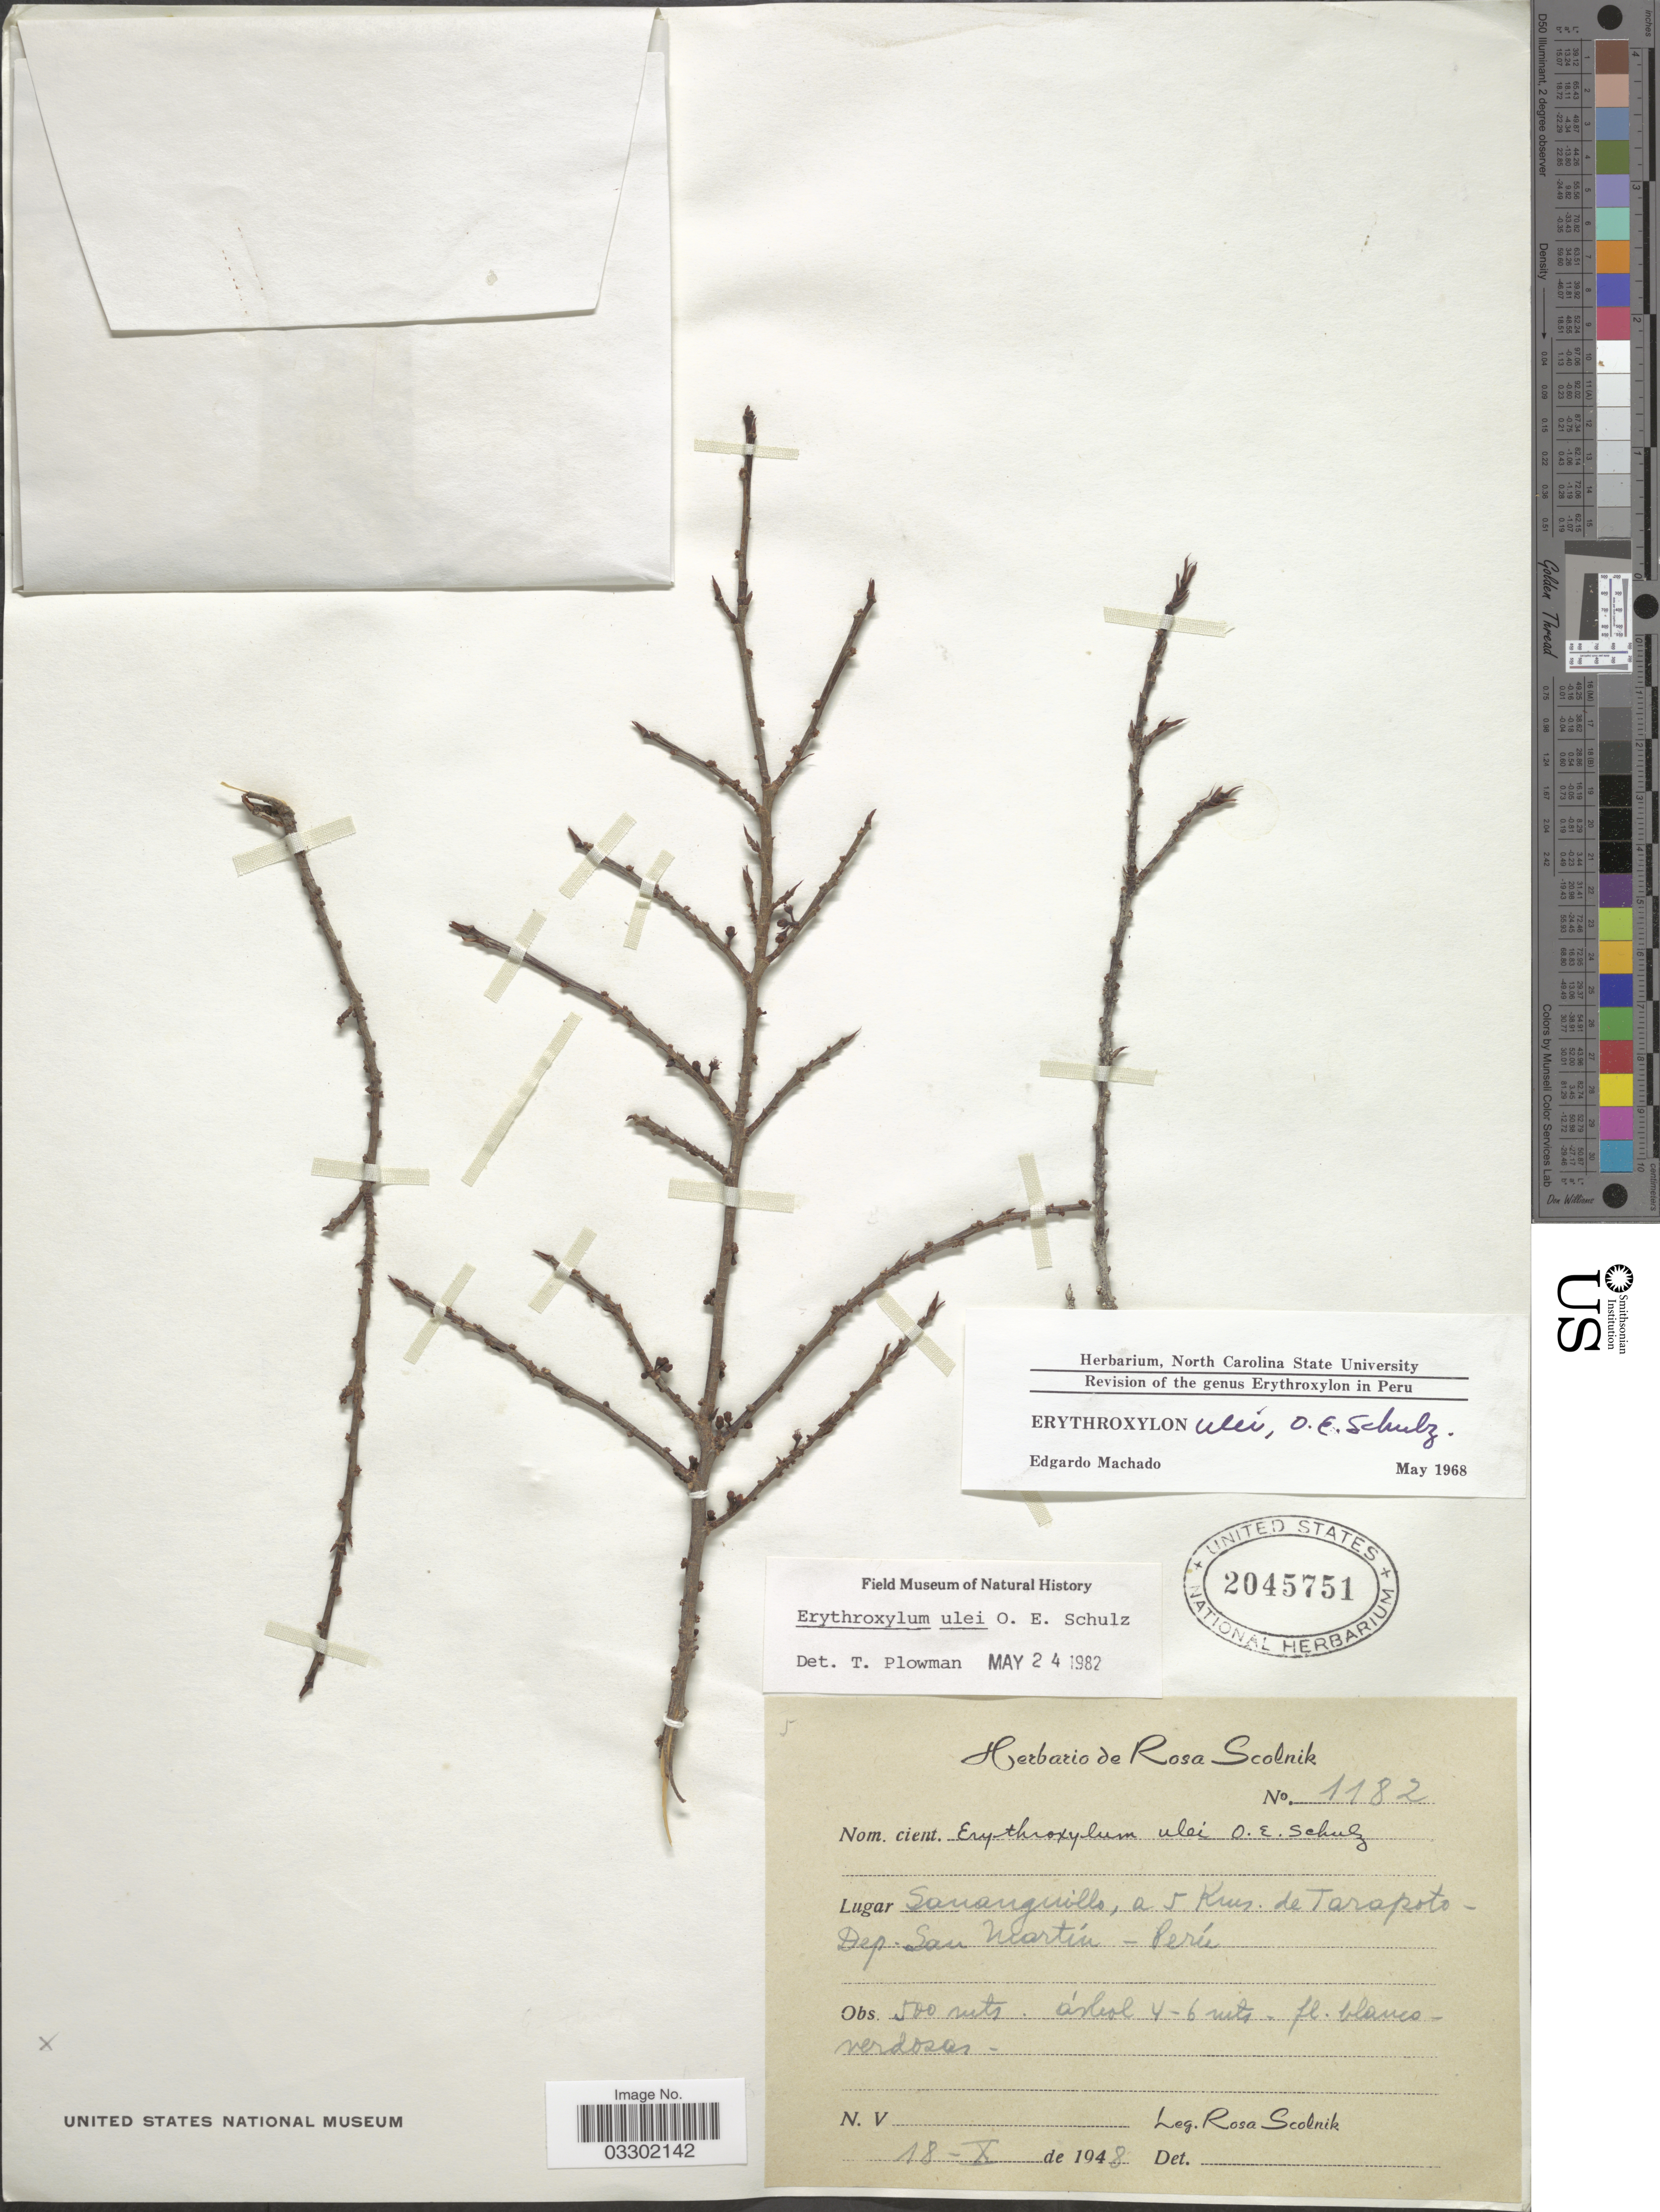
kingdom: Plantae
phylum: Tracheophyta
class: Magnoliopsida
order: Malpighiales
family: Erythroxylaceae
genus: Erythroxylum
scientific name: Erythroxylum ulei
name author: O.E. Schulz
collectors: R. Scolnik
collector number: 1182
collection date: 1948-10-18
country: Peru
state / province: San Martín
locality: Sananguillo, a 5 kms. de Tarapoto, Dep. San Martín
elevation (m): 500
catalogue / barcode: US 2045751